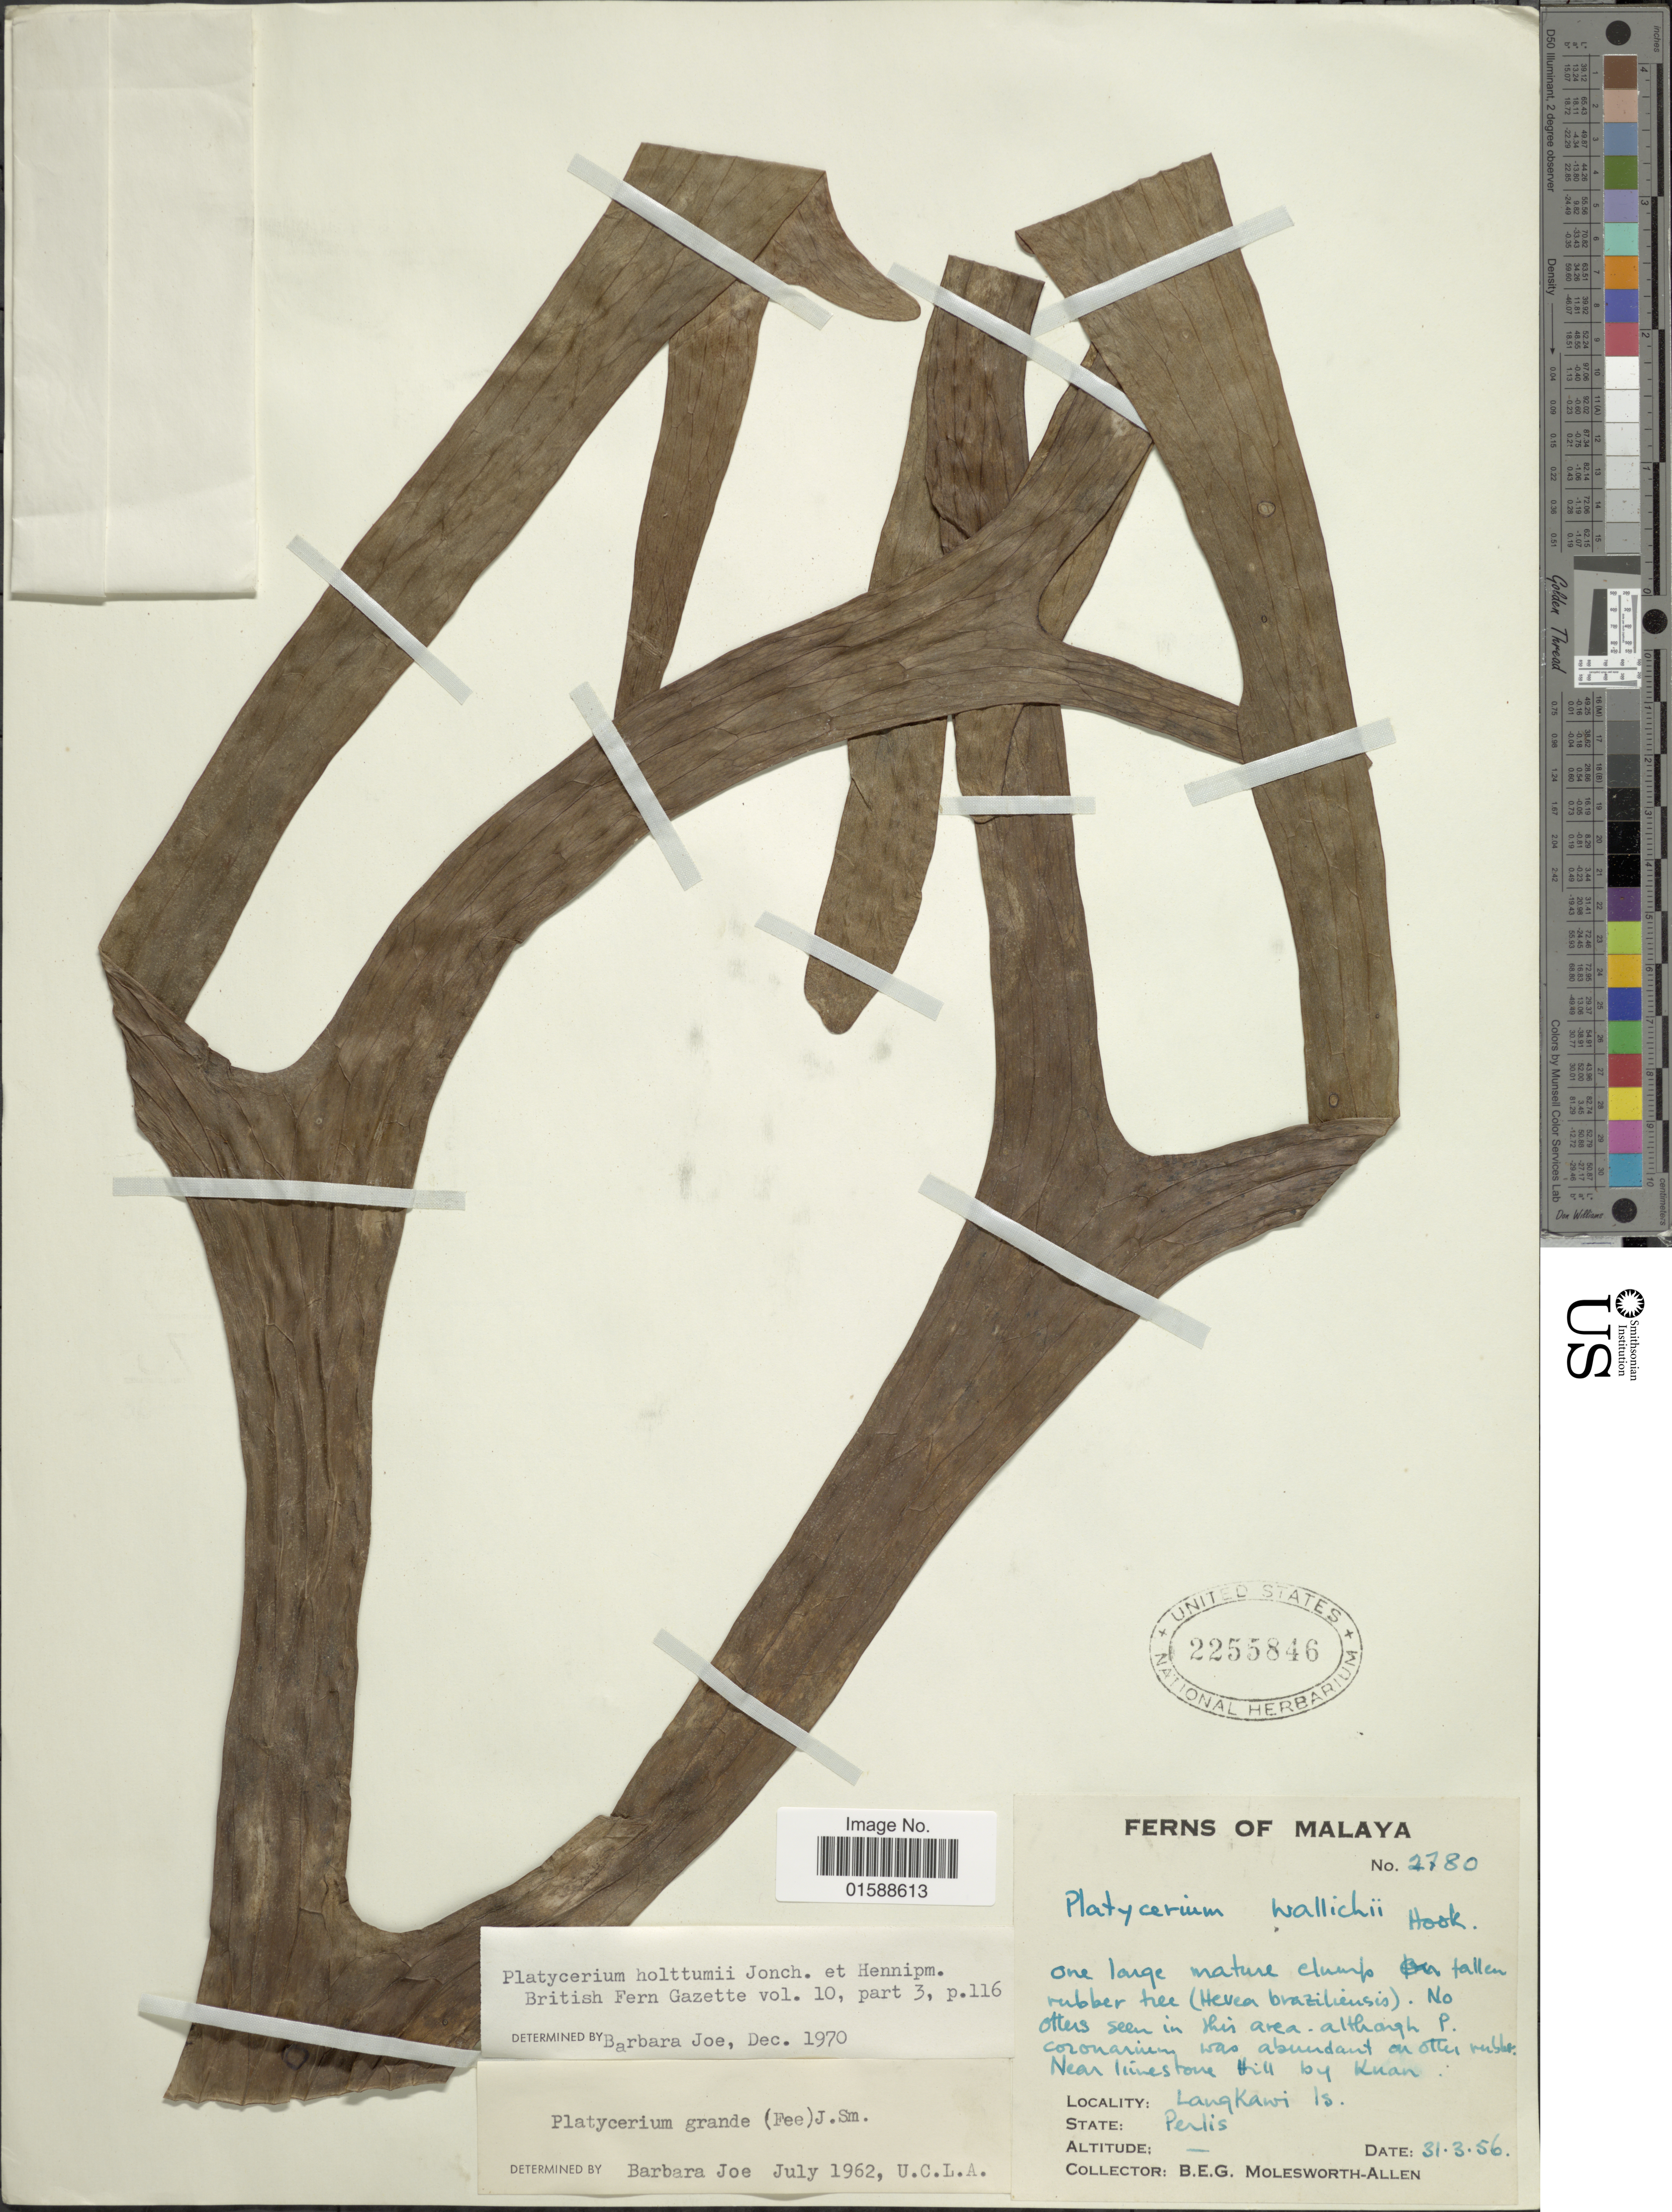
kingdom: Plantae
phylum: Tracheophyta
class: Polypodiopsida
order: Polypodiales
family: Polypodiaceae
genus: Platycerium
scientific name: Platycerium holttumii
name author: de Jonch. & Hennipman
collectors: B. E. G. Molesworth-Allen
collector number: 2780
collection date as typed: Transcribed d/m/y: 31/3/56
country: Malaysia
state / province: Perlis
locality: Malaya. Langkawi Is.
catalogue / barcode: US 2255846